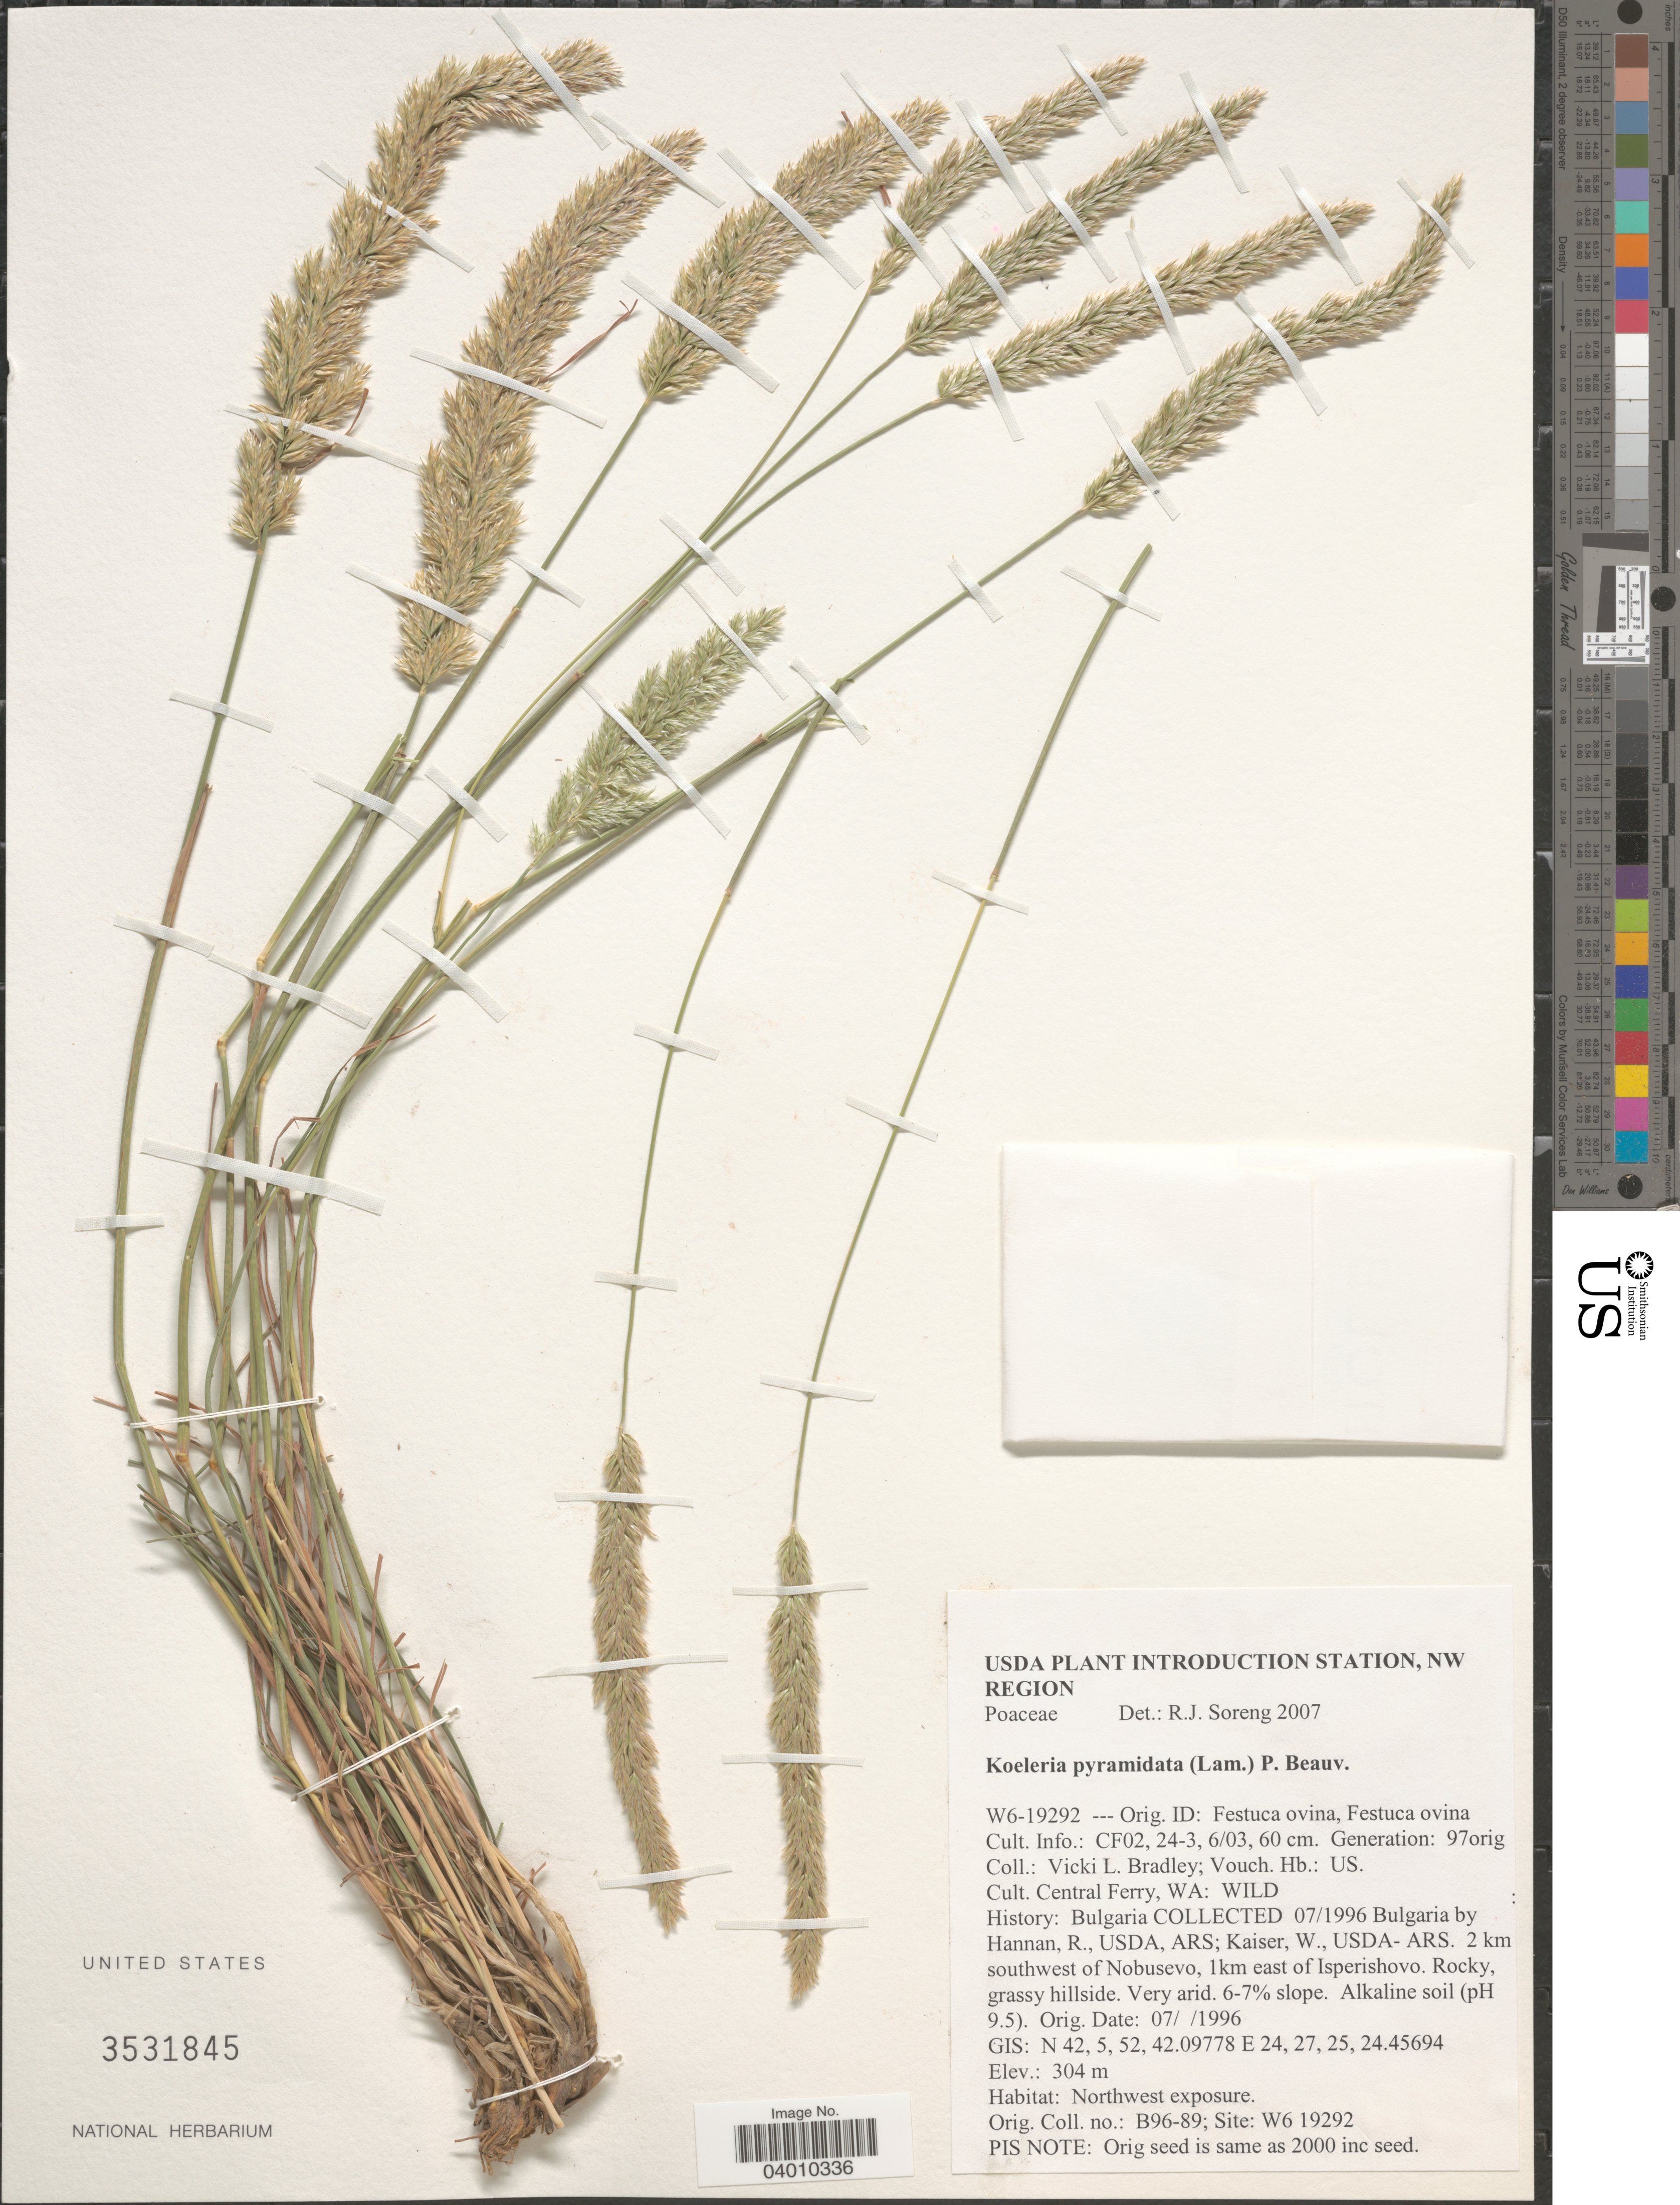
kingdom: Plantae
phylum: Tracheophyta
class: Liliopsida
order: Poales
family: Poaceae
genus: Koeleria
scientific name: Koeleria pyramidata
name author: (Lam.) P. Beauv.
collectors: V. Bradley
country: United States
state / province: Washington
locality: CF02, 24-3, 6/03. Central Ferry.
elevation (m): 304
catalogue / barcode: US 3531845